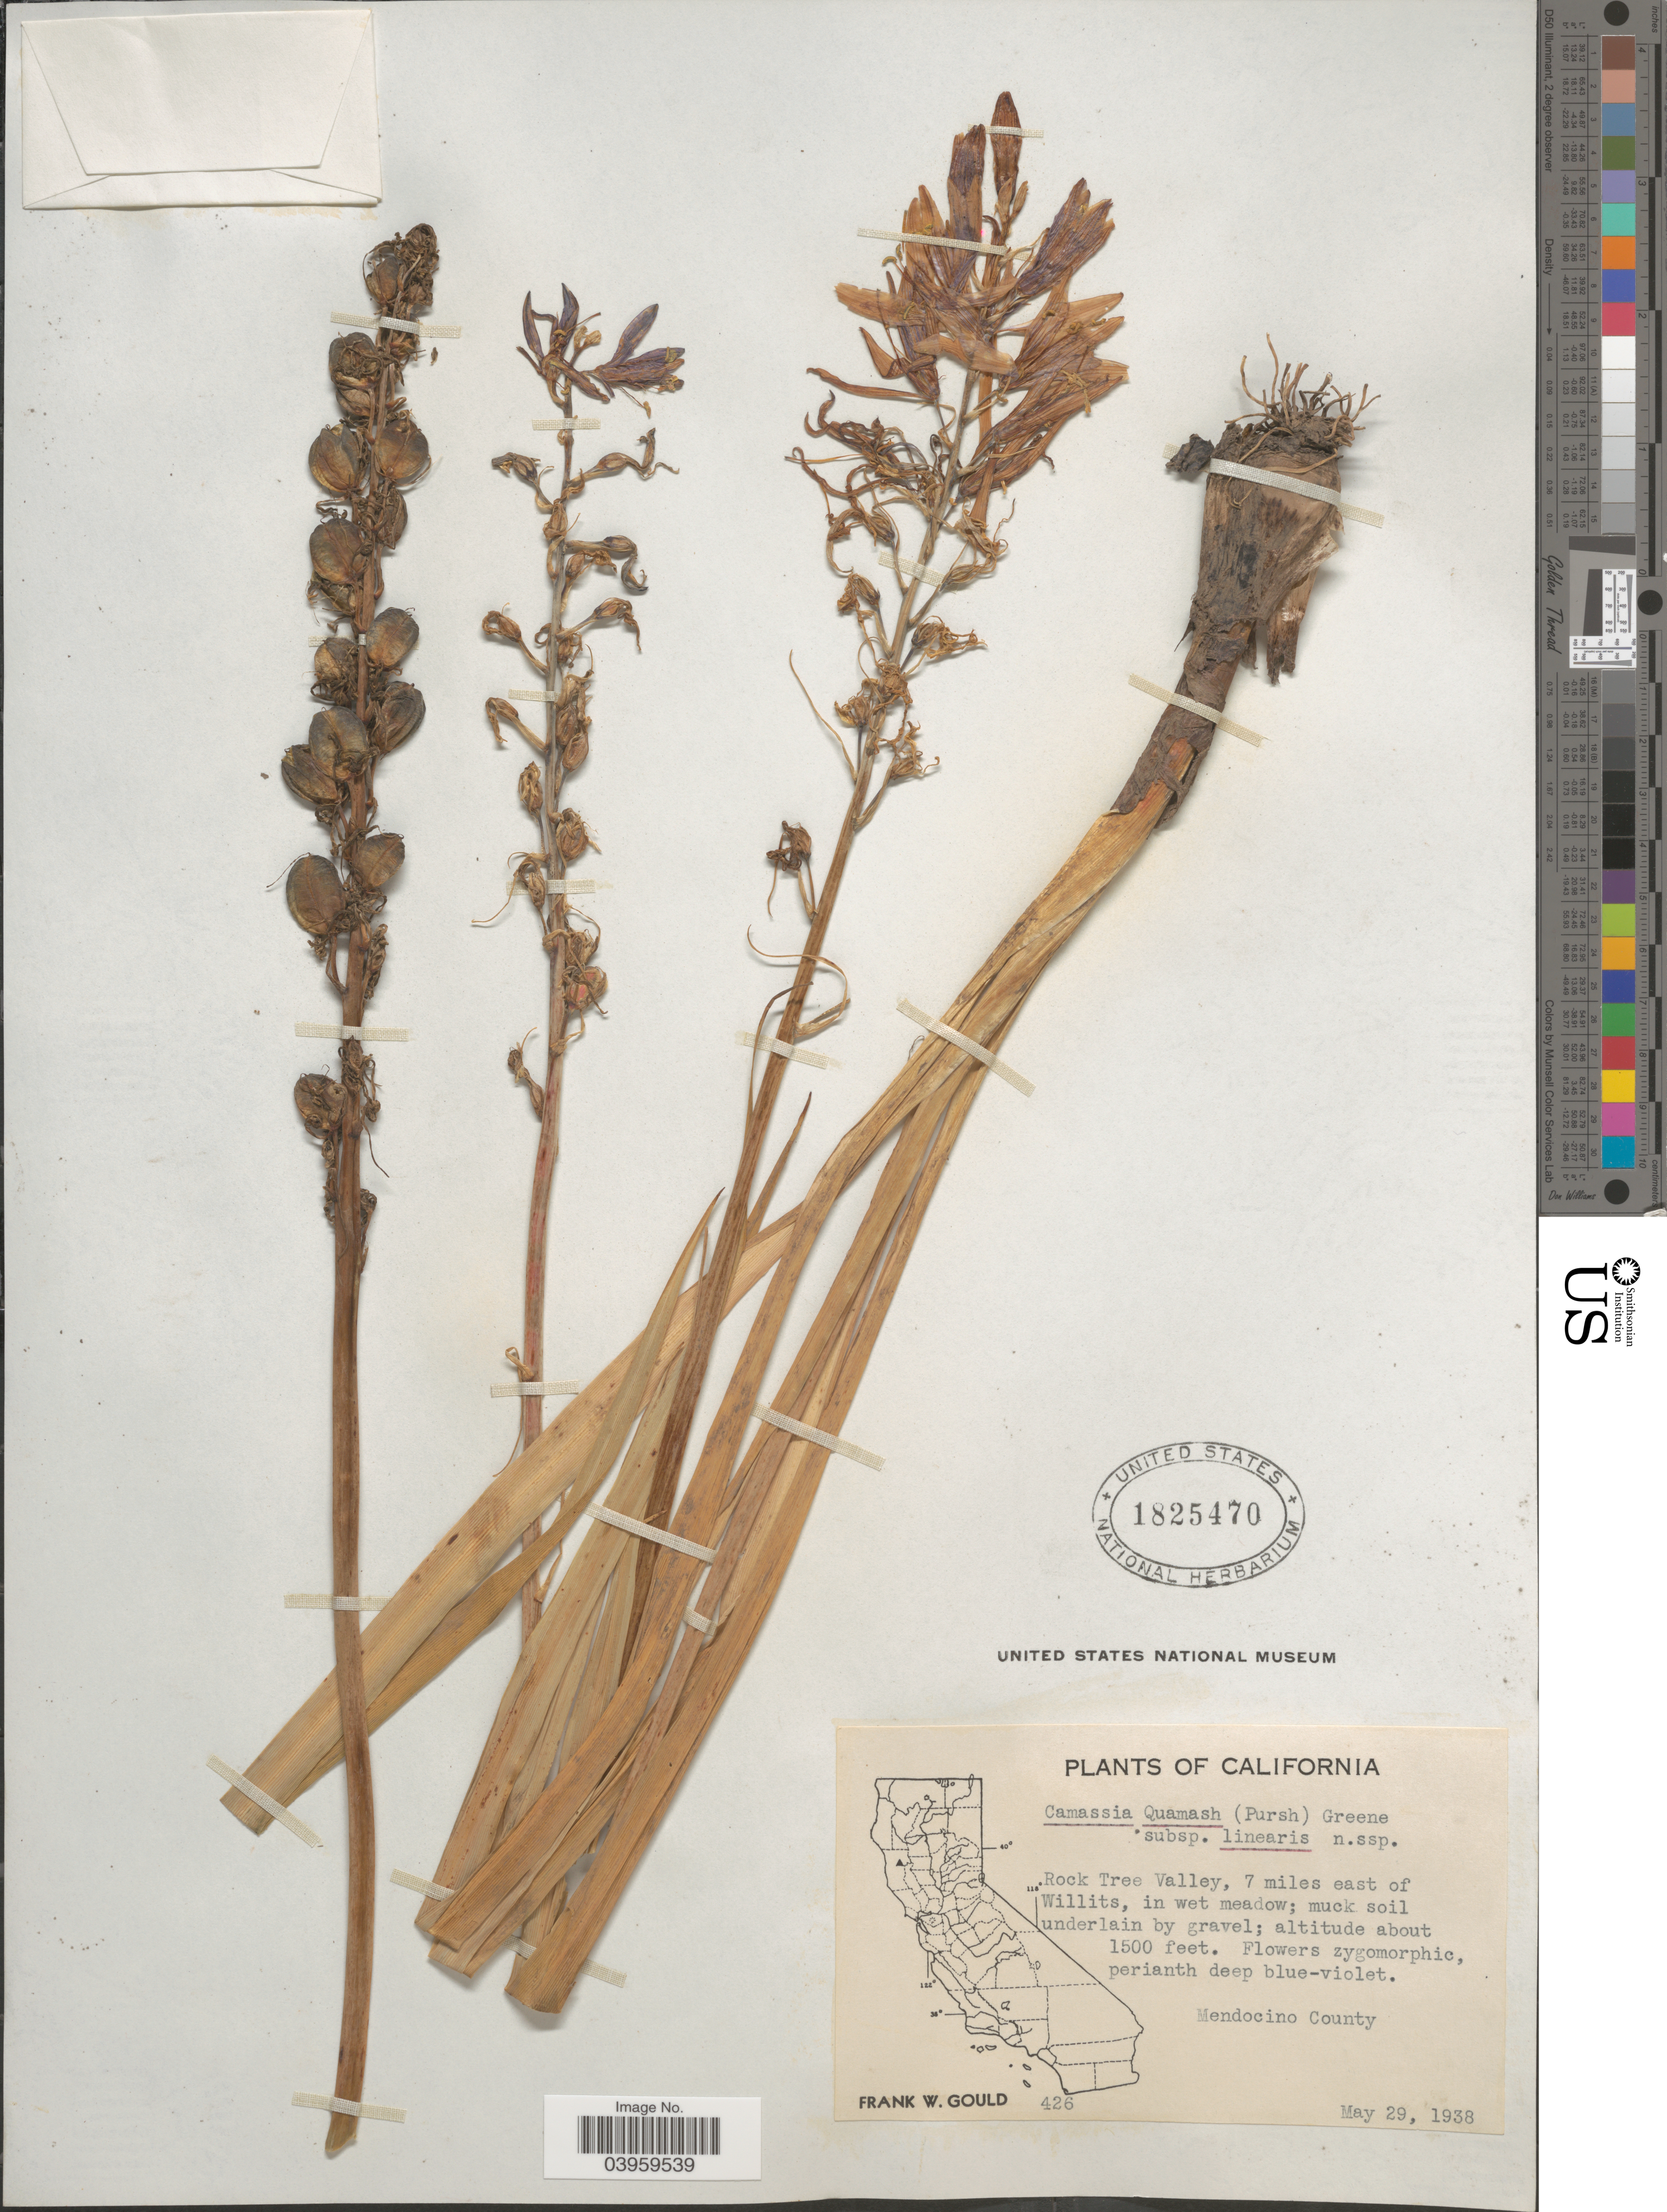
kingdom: Plantae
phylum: Tracheophyta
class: Liliopsida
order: Asparagales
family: Asparagaceae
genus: Camassia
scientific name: Camassia quamash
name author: (Pursh) Greene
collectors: F. W. Gould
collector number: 426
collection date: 1938-05-29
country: United States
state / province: California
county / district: Mendocino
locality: Rock Tree Valley, 7 miles east of Willits, in wet meadow; muck soil underlain by gravel. Mendocino County.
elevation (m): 457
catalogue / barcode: US 1825470